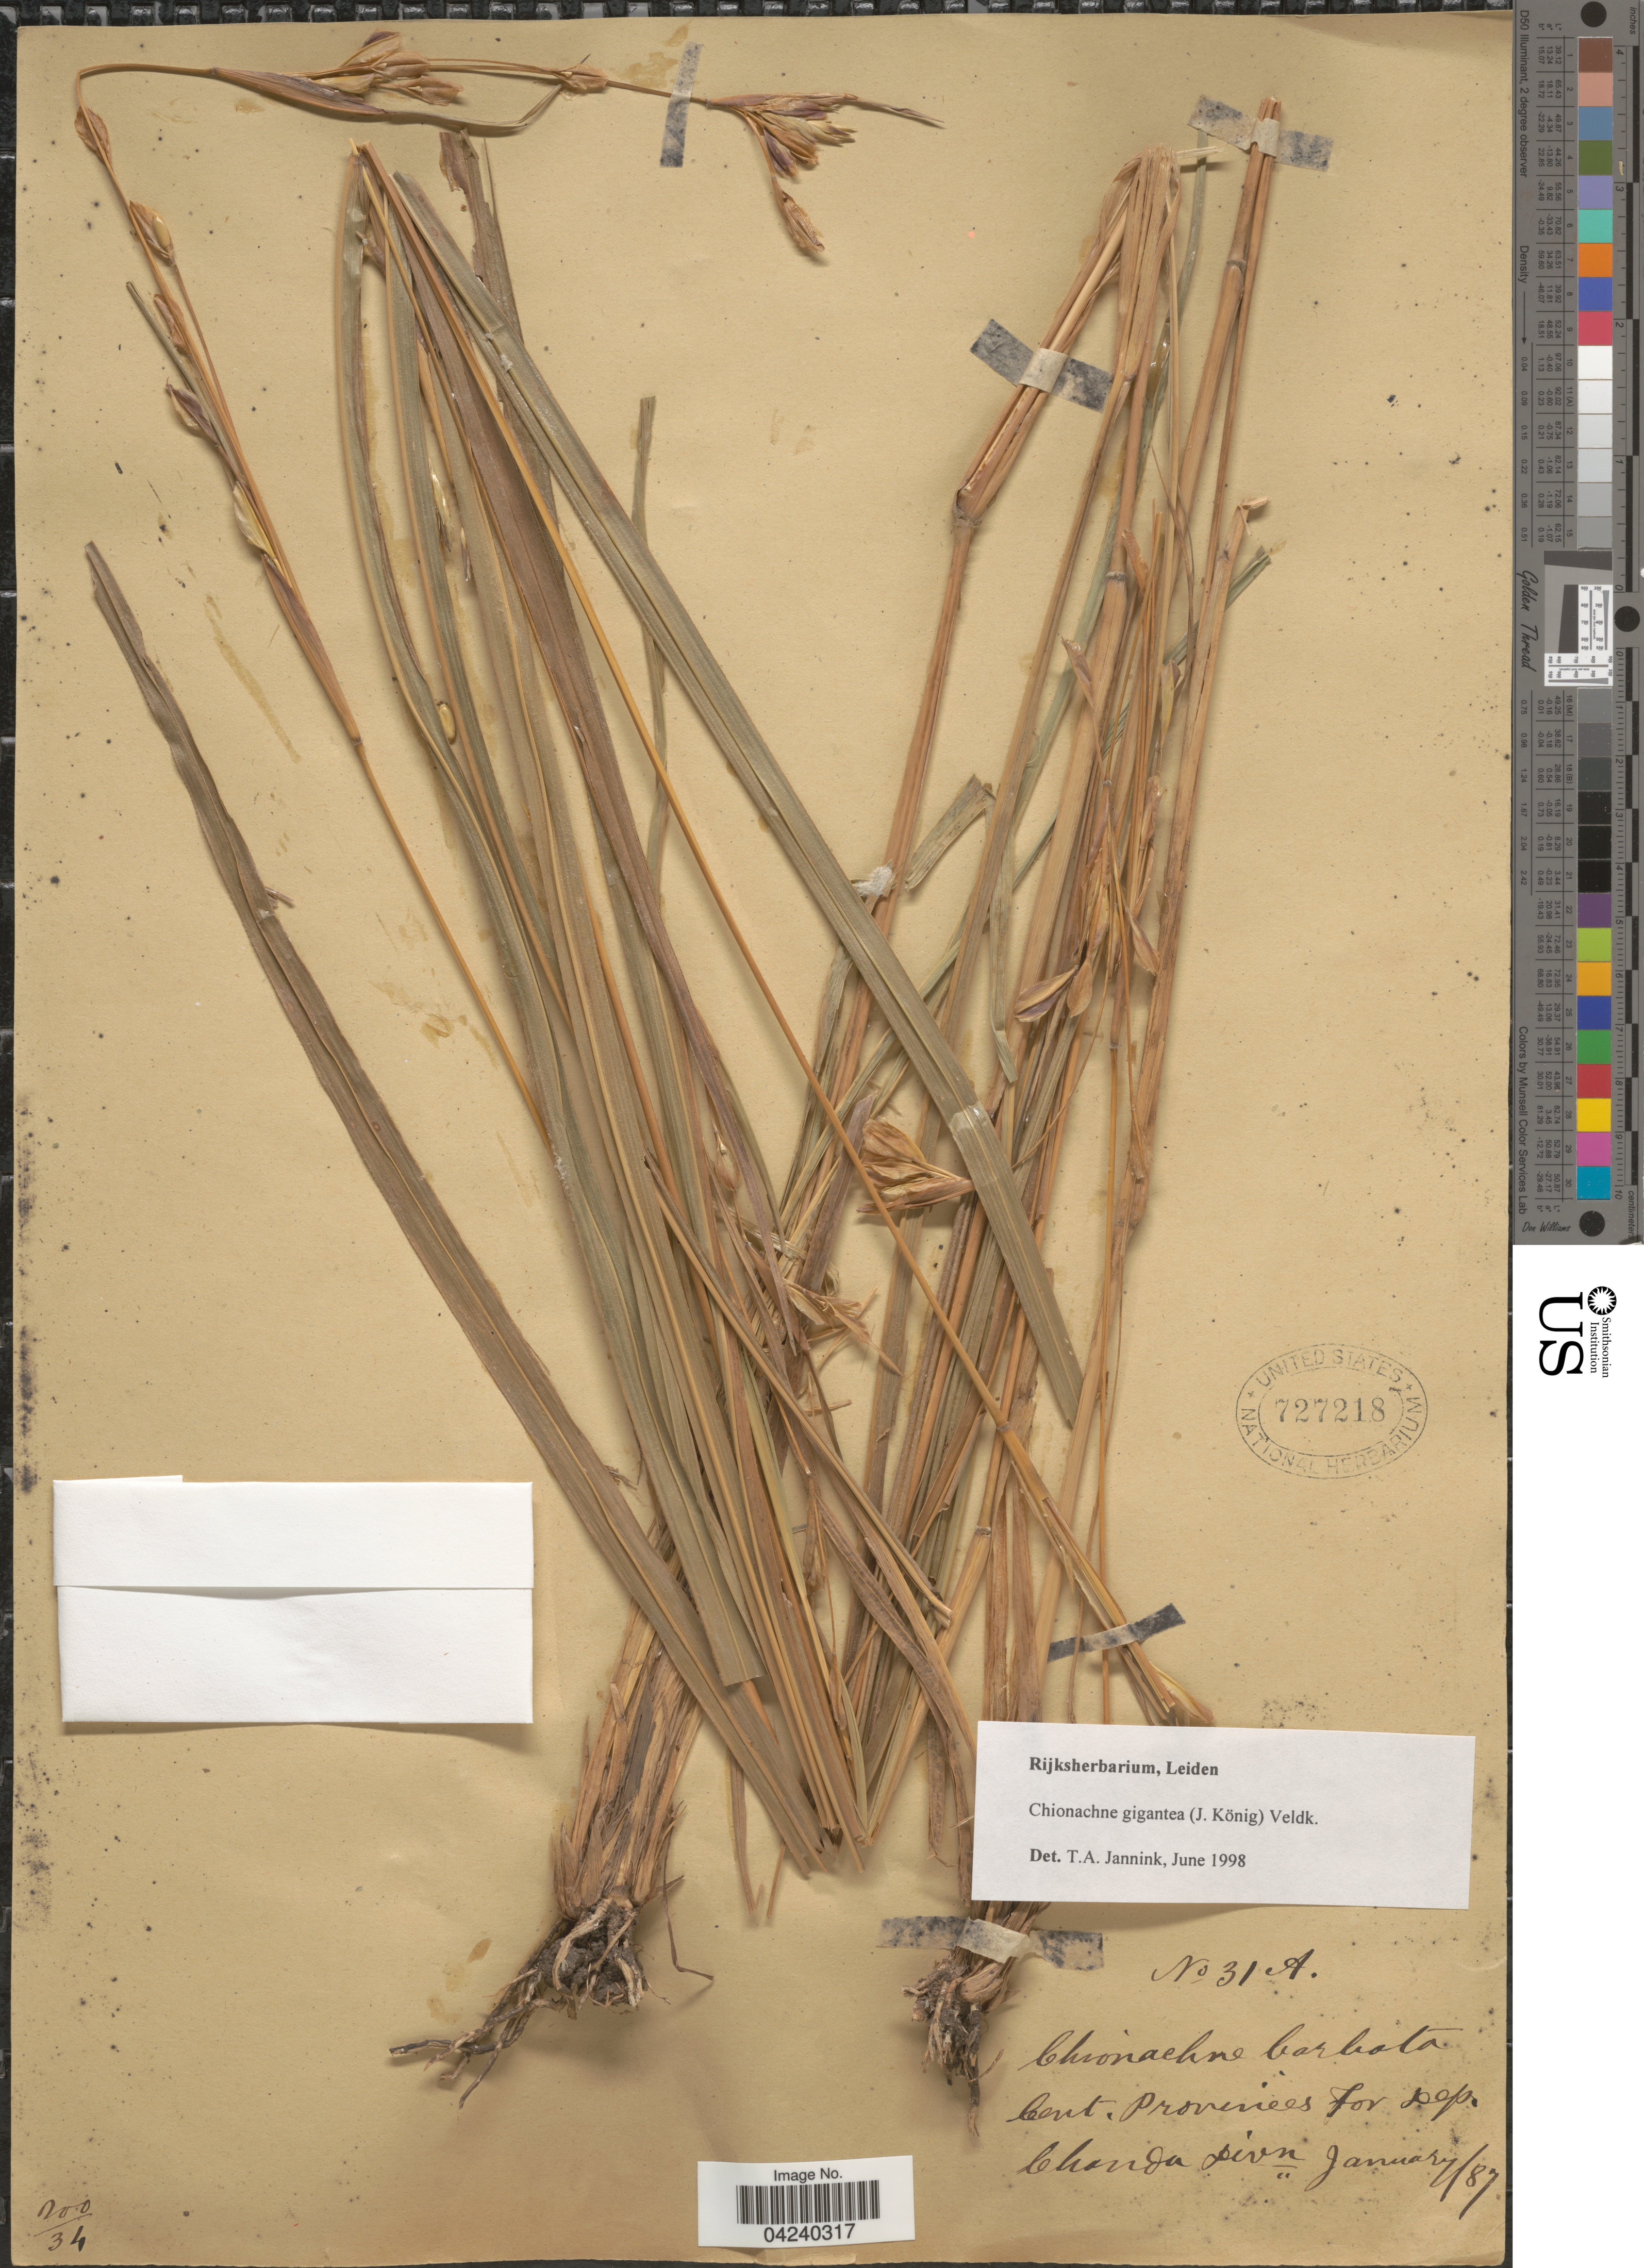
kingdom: Plantae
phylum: Tracheophyta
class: Liliopsida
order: Poales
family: Poaceae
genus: Chionachne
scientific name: Chionachne gigantea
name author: (J. Koenig) Veldkamp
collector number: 31A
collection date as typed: Transcribed d/m/y: /1/87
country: India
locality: Cent. provinces For. Dep. Chanda Divn.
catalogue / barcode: US 727218